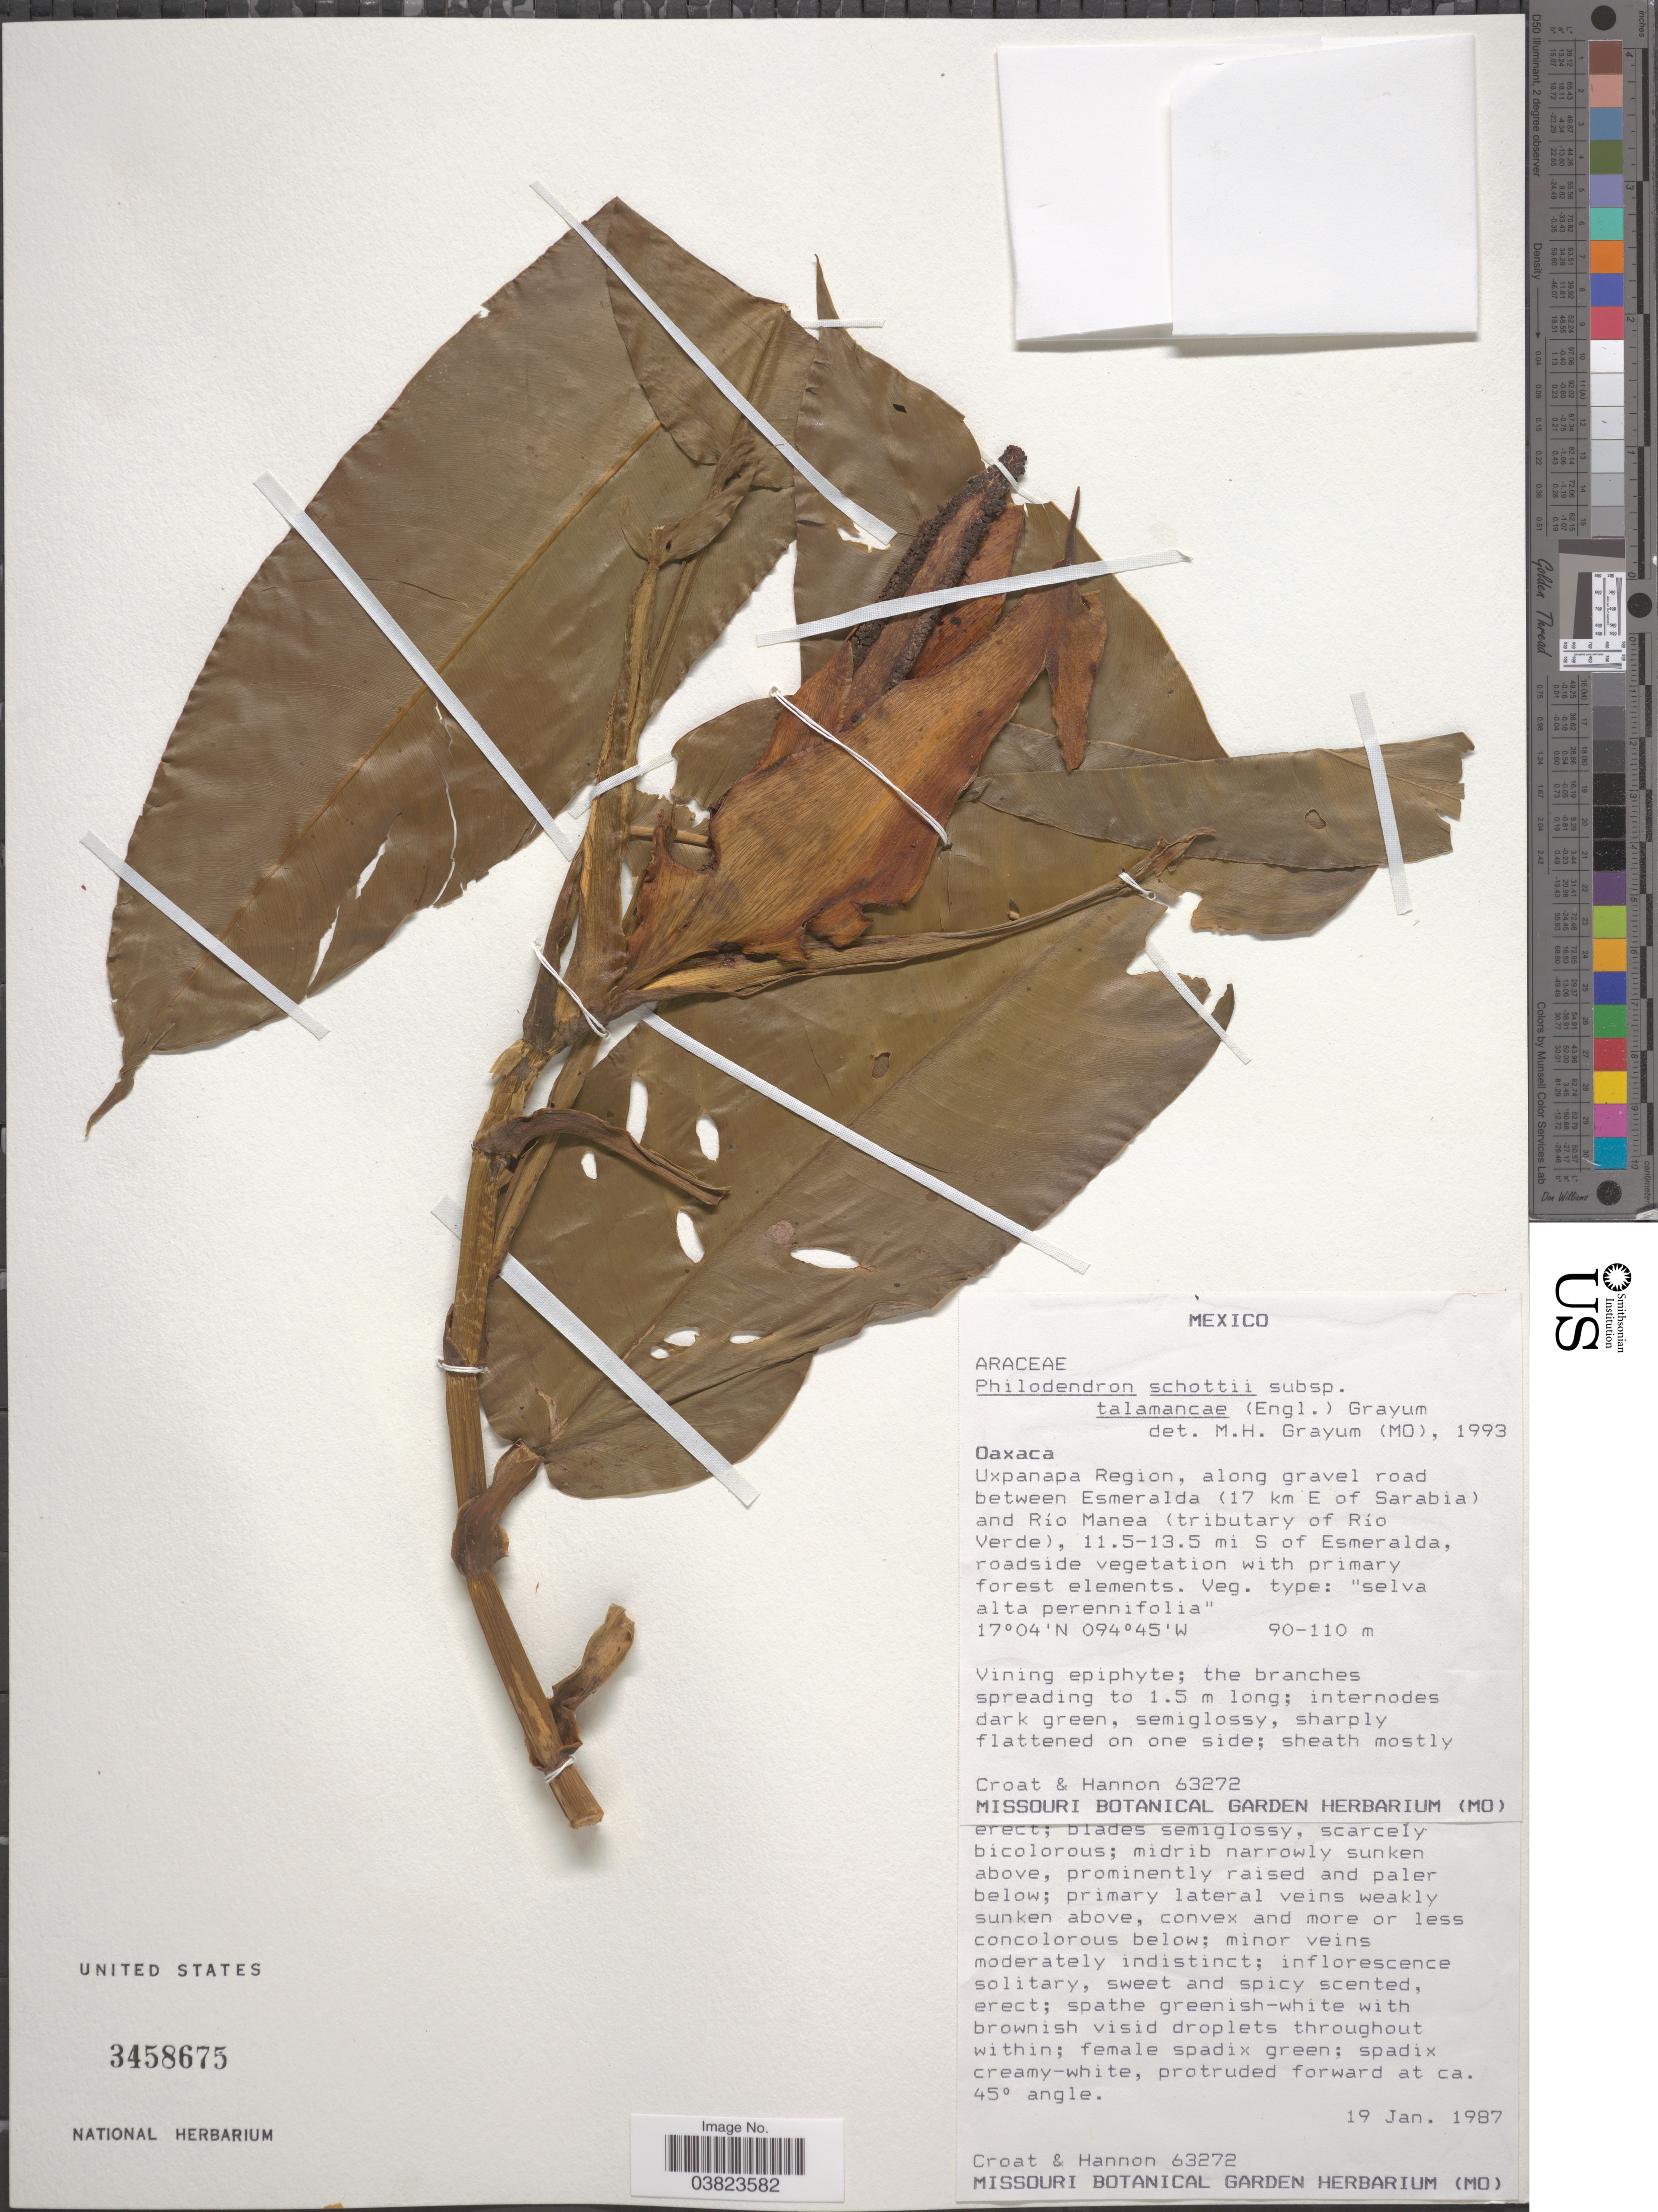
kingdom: Plantae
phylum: Tracheophyta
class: Liliopsida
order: Alismatales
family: Araceae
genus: Philodendron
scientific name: Philodendron schottii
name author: K. Koch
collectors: T. B. Croat & Hannon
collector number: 63272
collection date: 1987-01-19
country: Mexico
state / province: Oaxaca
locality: Uxpanapa Region, along gravel road between Esmeralde (17 km E of Sarabia) and río Manea (tributary of Río Verde), 11.5-13.5 mi S of Esmeralda.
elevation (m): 90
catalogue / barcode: US 3458675